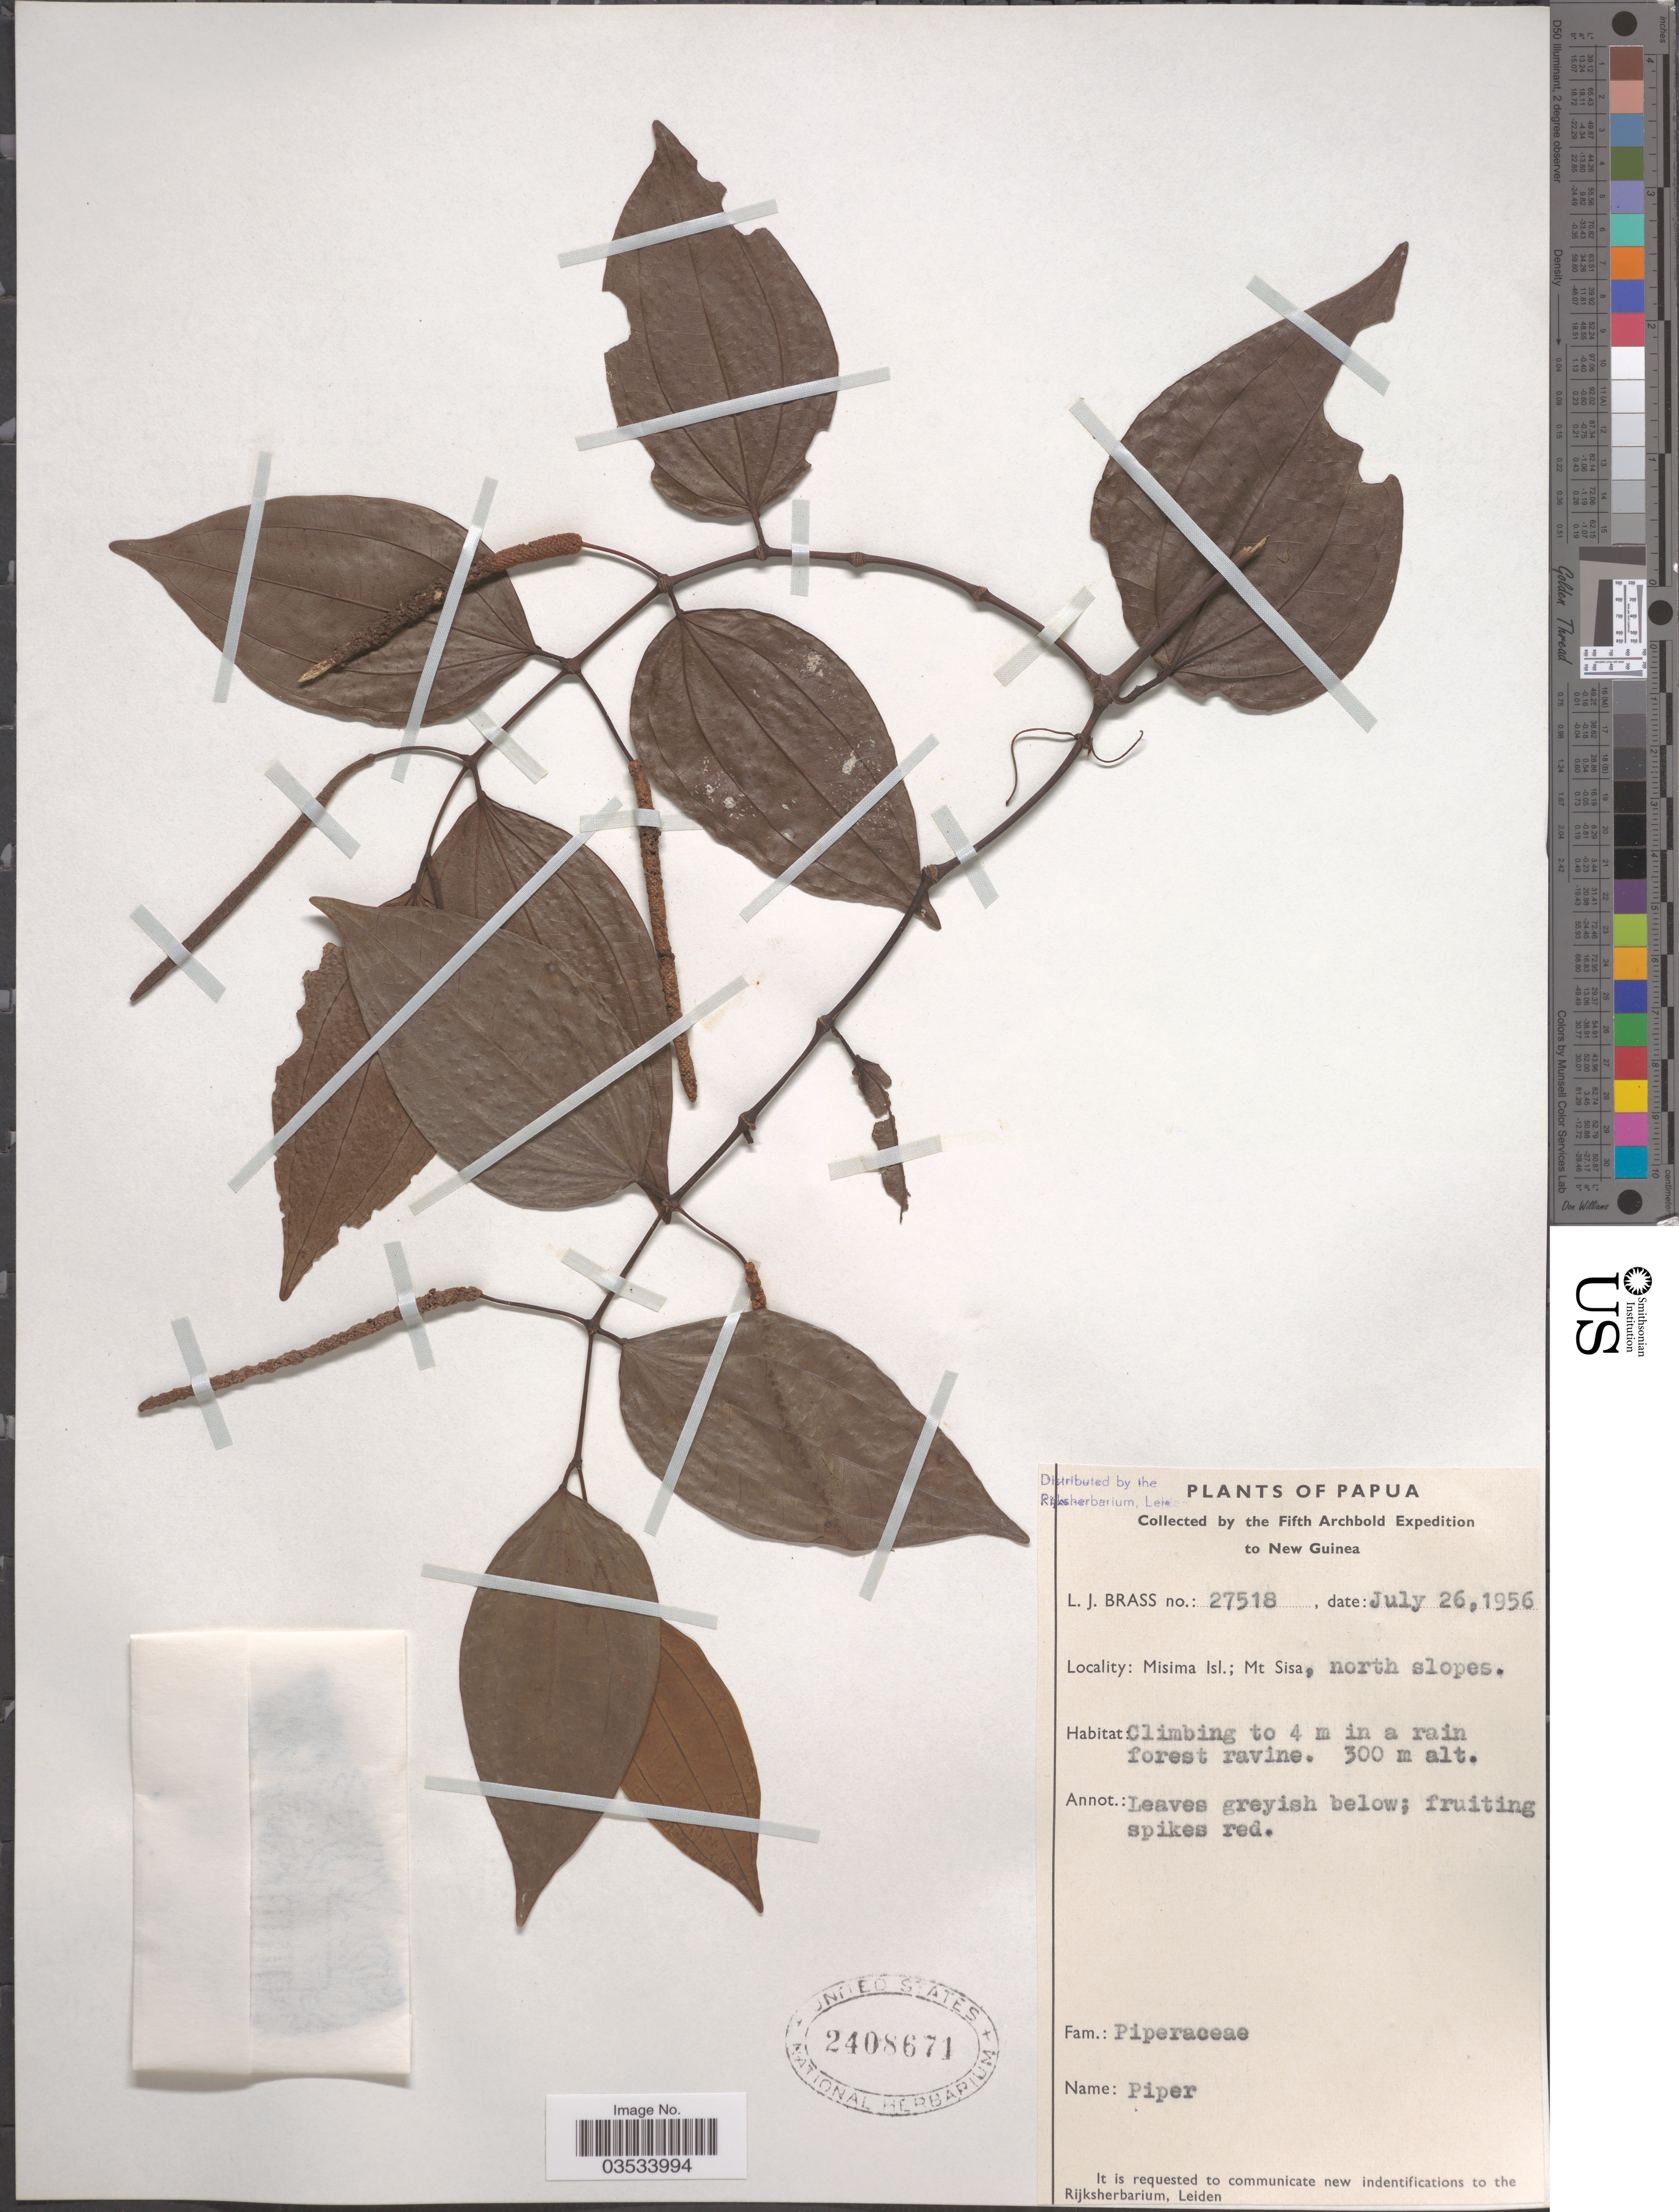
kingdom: Plantae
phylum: Tracheophyta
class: Magnoliopsida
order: Piperales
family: Piperaceae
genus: Piper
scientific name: Piper sp.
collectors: L. J. Brass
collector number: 27518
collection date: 1956-07-26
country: Papua New Guinea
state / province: Milne Bay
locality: Papua. New Guinea. Misima Isl.; Mt Sisa, north slopes.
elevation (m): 300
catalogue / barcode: US 2408671